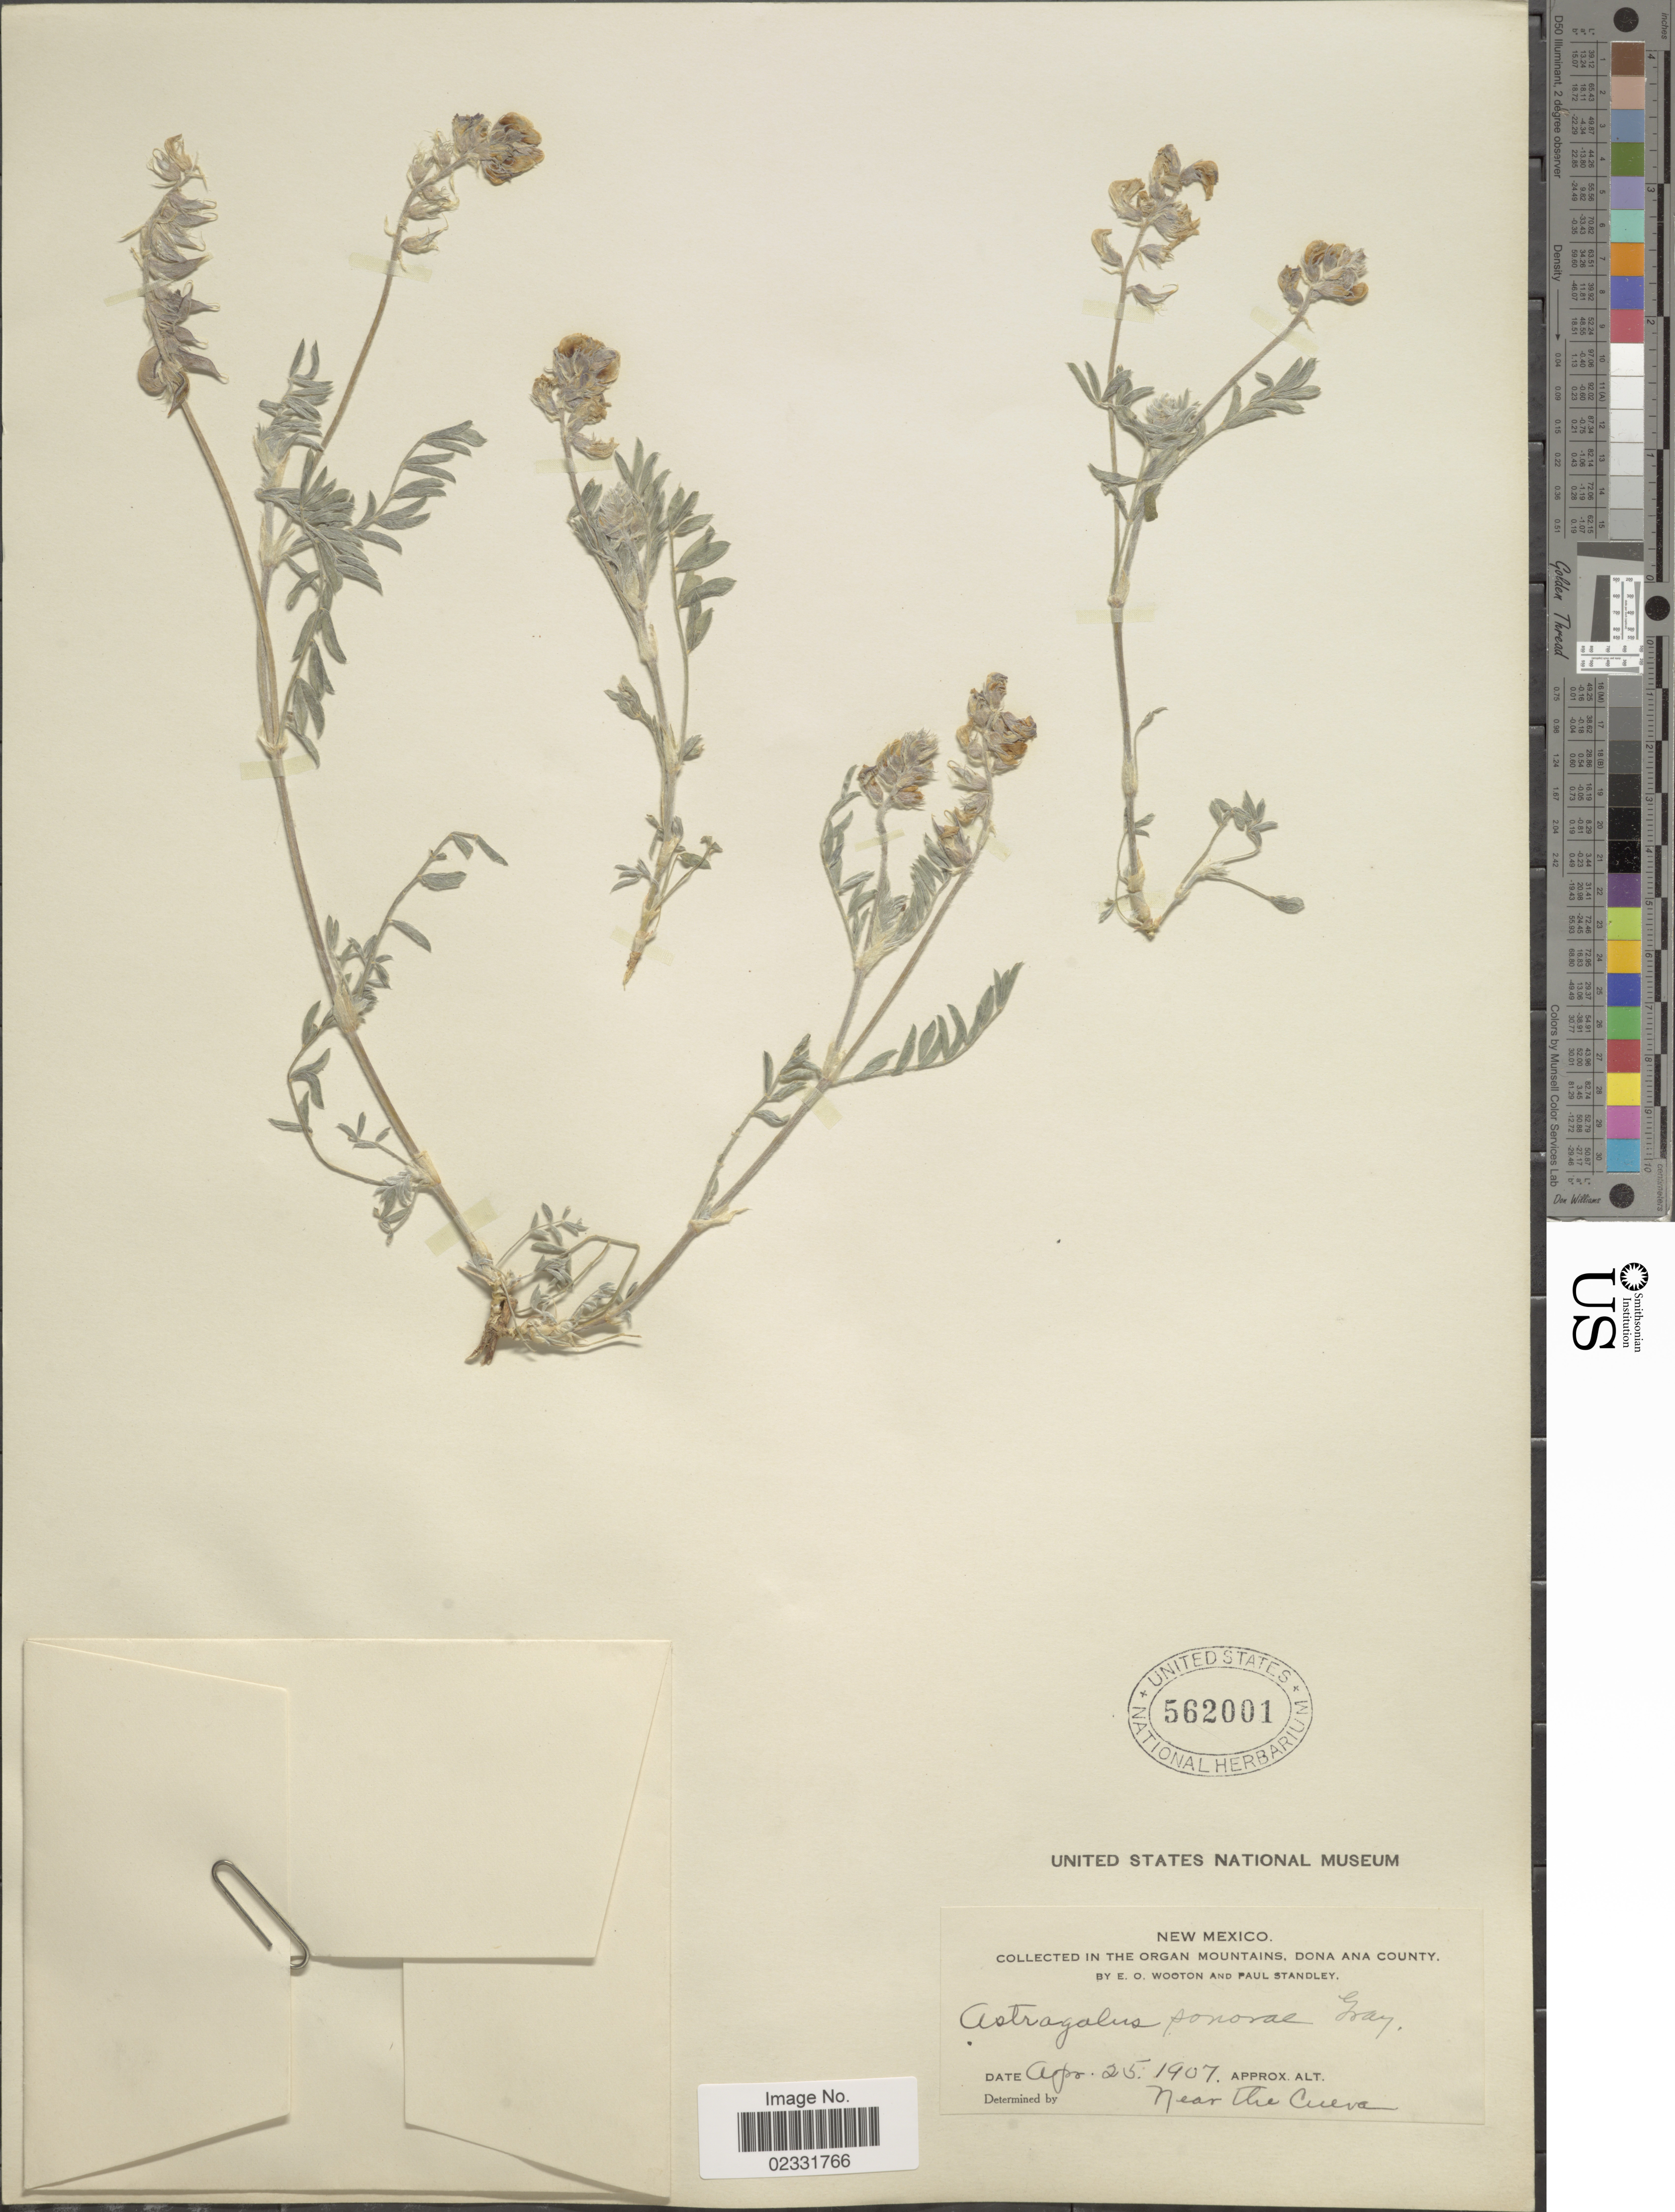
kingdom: Plantae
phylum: Tracheophyta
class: Magnoliopsida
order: Fabales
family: Fabaceae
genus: Astragalus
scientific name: Astragalus humistratus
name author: A. Gray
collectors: E. O. Wooton & P. C. Standley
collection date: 1907-04-25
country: United States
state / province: New Mexico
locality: In the Organ Mountains, Dona Ana County, near the Cueva.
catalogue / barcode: US 562001